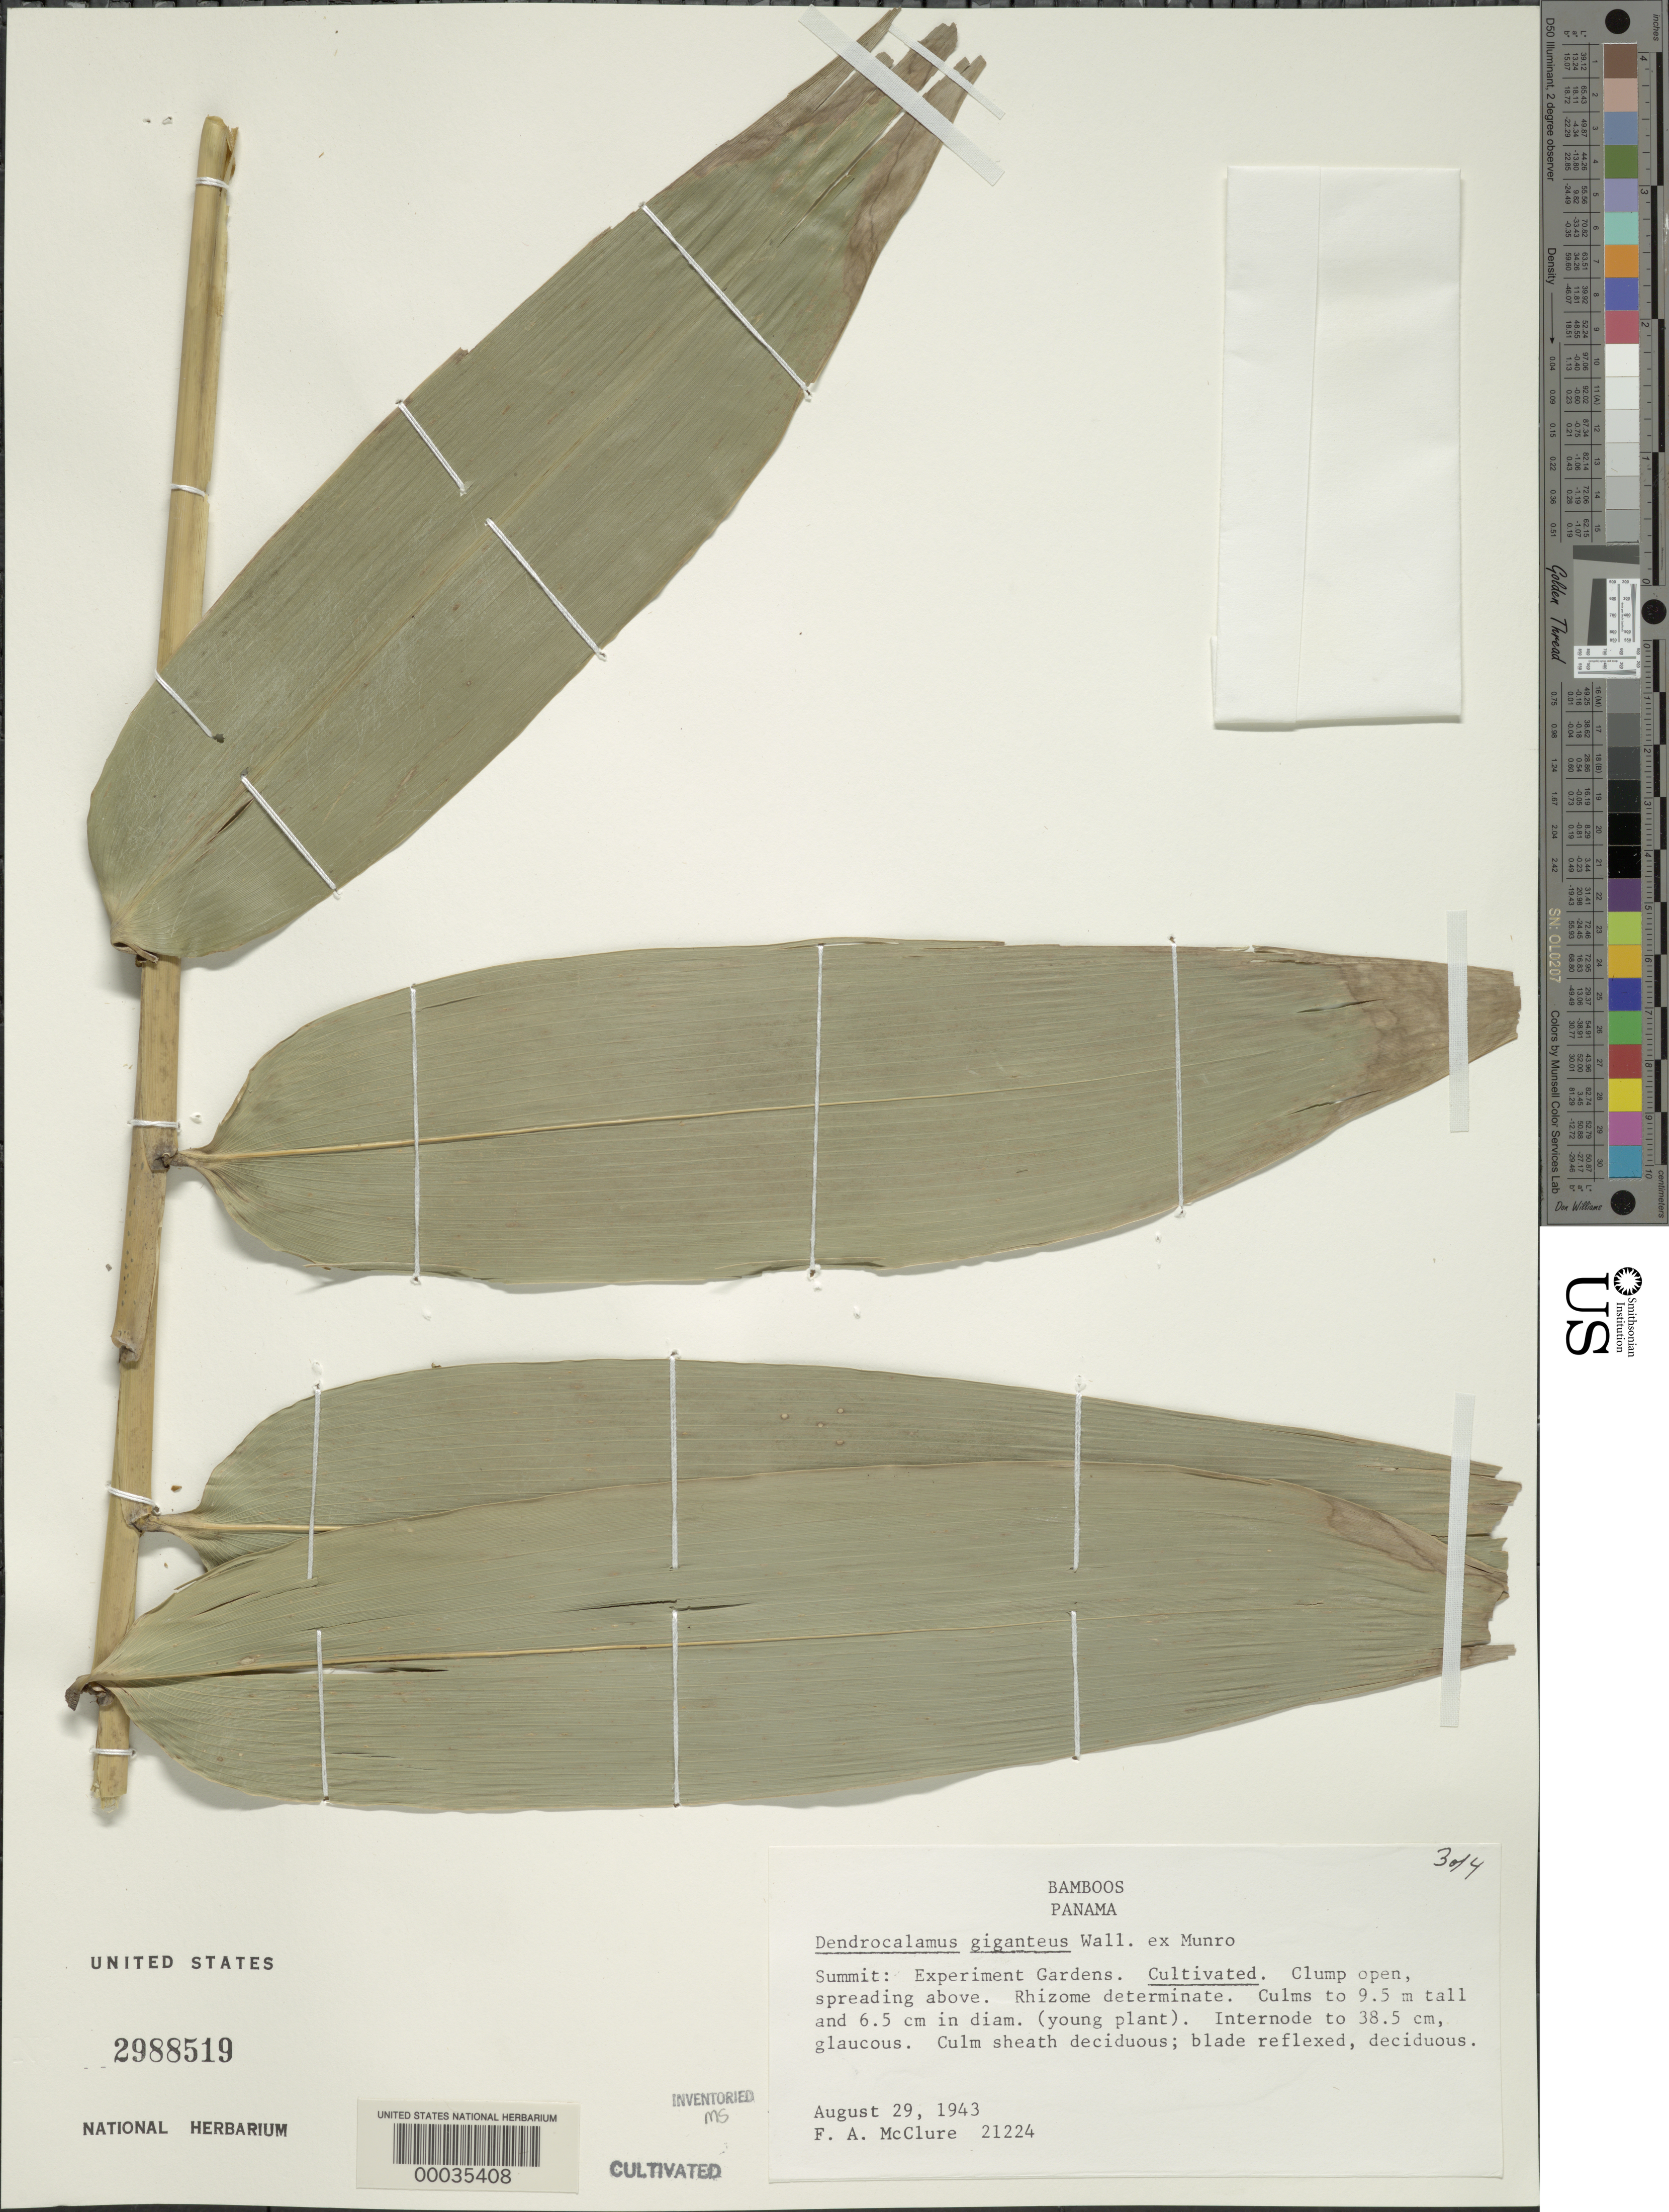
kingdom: Plantae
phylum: Tracheophyta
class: Liliopsida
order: Poales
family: Poaceae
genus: Dendrocalamus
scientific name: Dendrocalamus giganteus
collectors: F. A. McClure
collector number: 21224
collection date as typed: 29 Aug 1943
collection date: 1943-08-29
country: Panama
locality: Esperimental Gardens-summit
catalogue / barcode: US 2988519